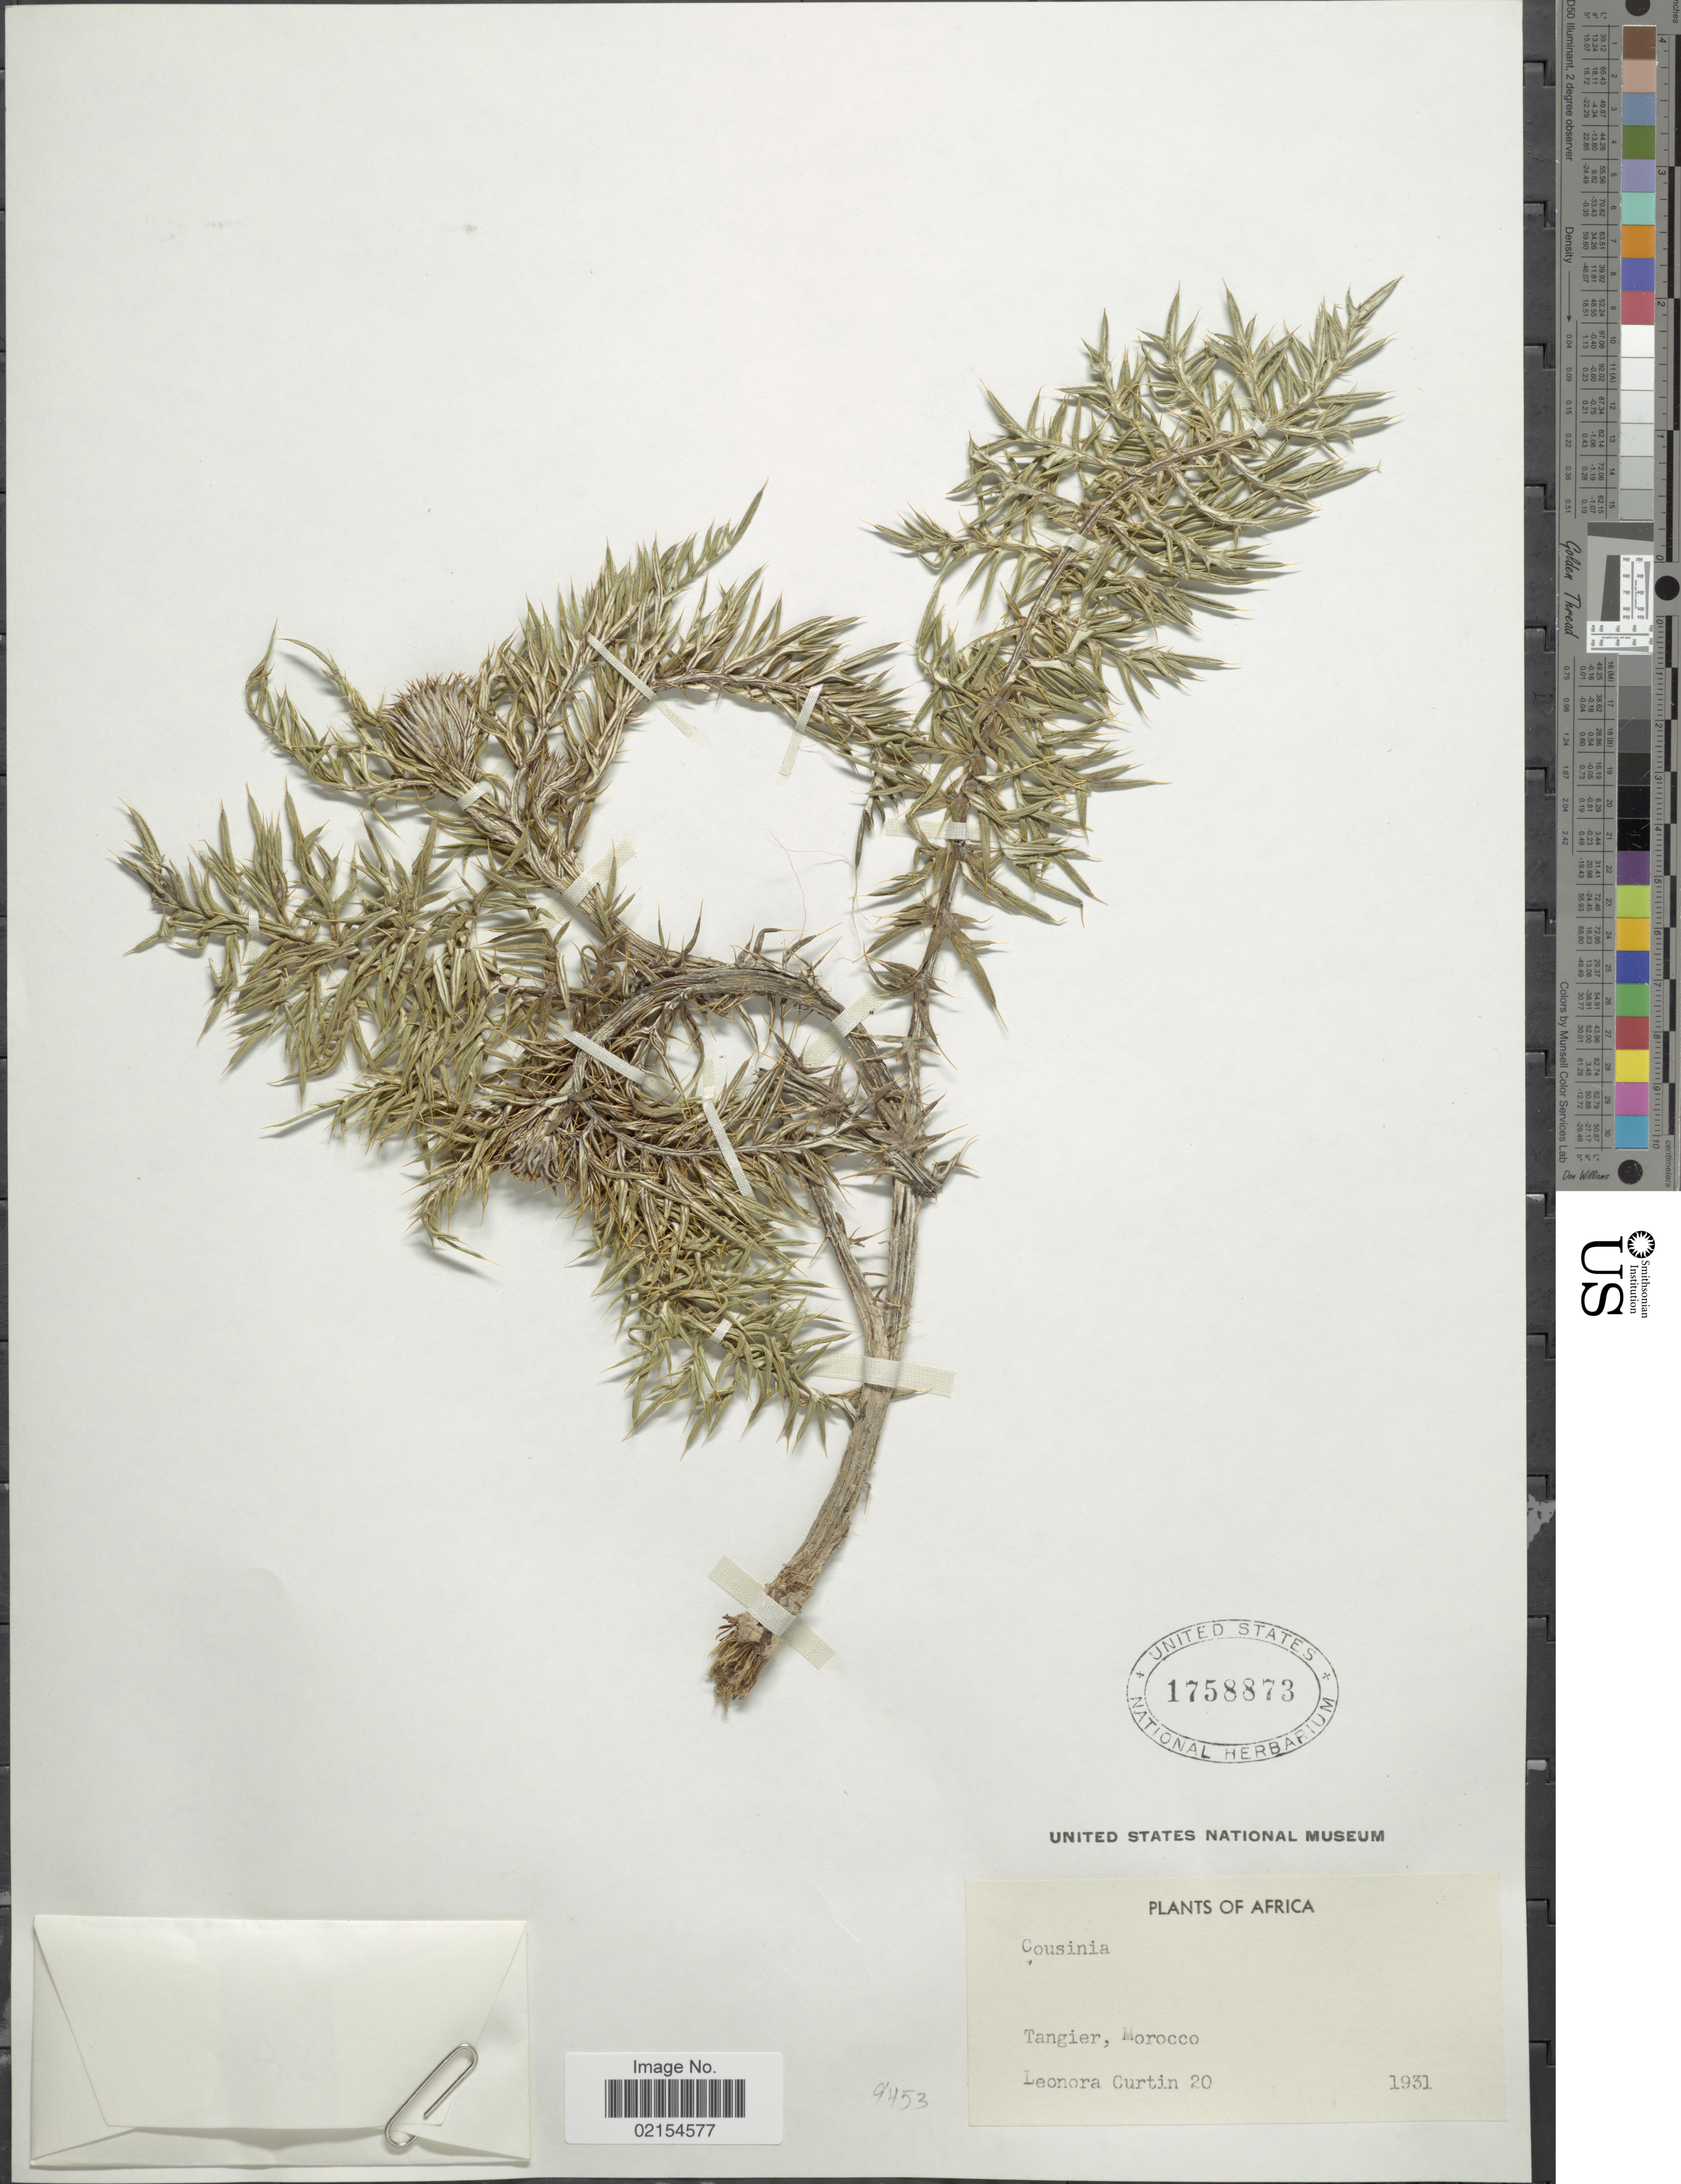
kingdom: Plantae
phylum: Tracheophyta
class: Magnoliopsida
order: Asterales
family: Asteraceae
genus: Cousinia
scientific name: Cousinia sp.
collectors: L. Curtin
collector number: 20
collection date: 1931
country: Morocco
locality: Tangier, Morocco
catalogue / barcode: US 1758873